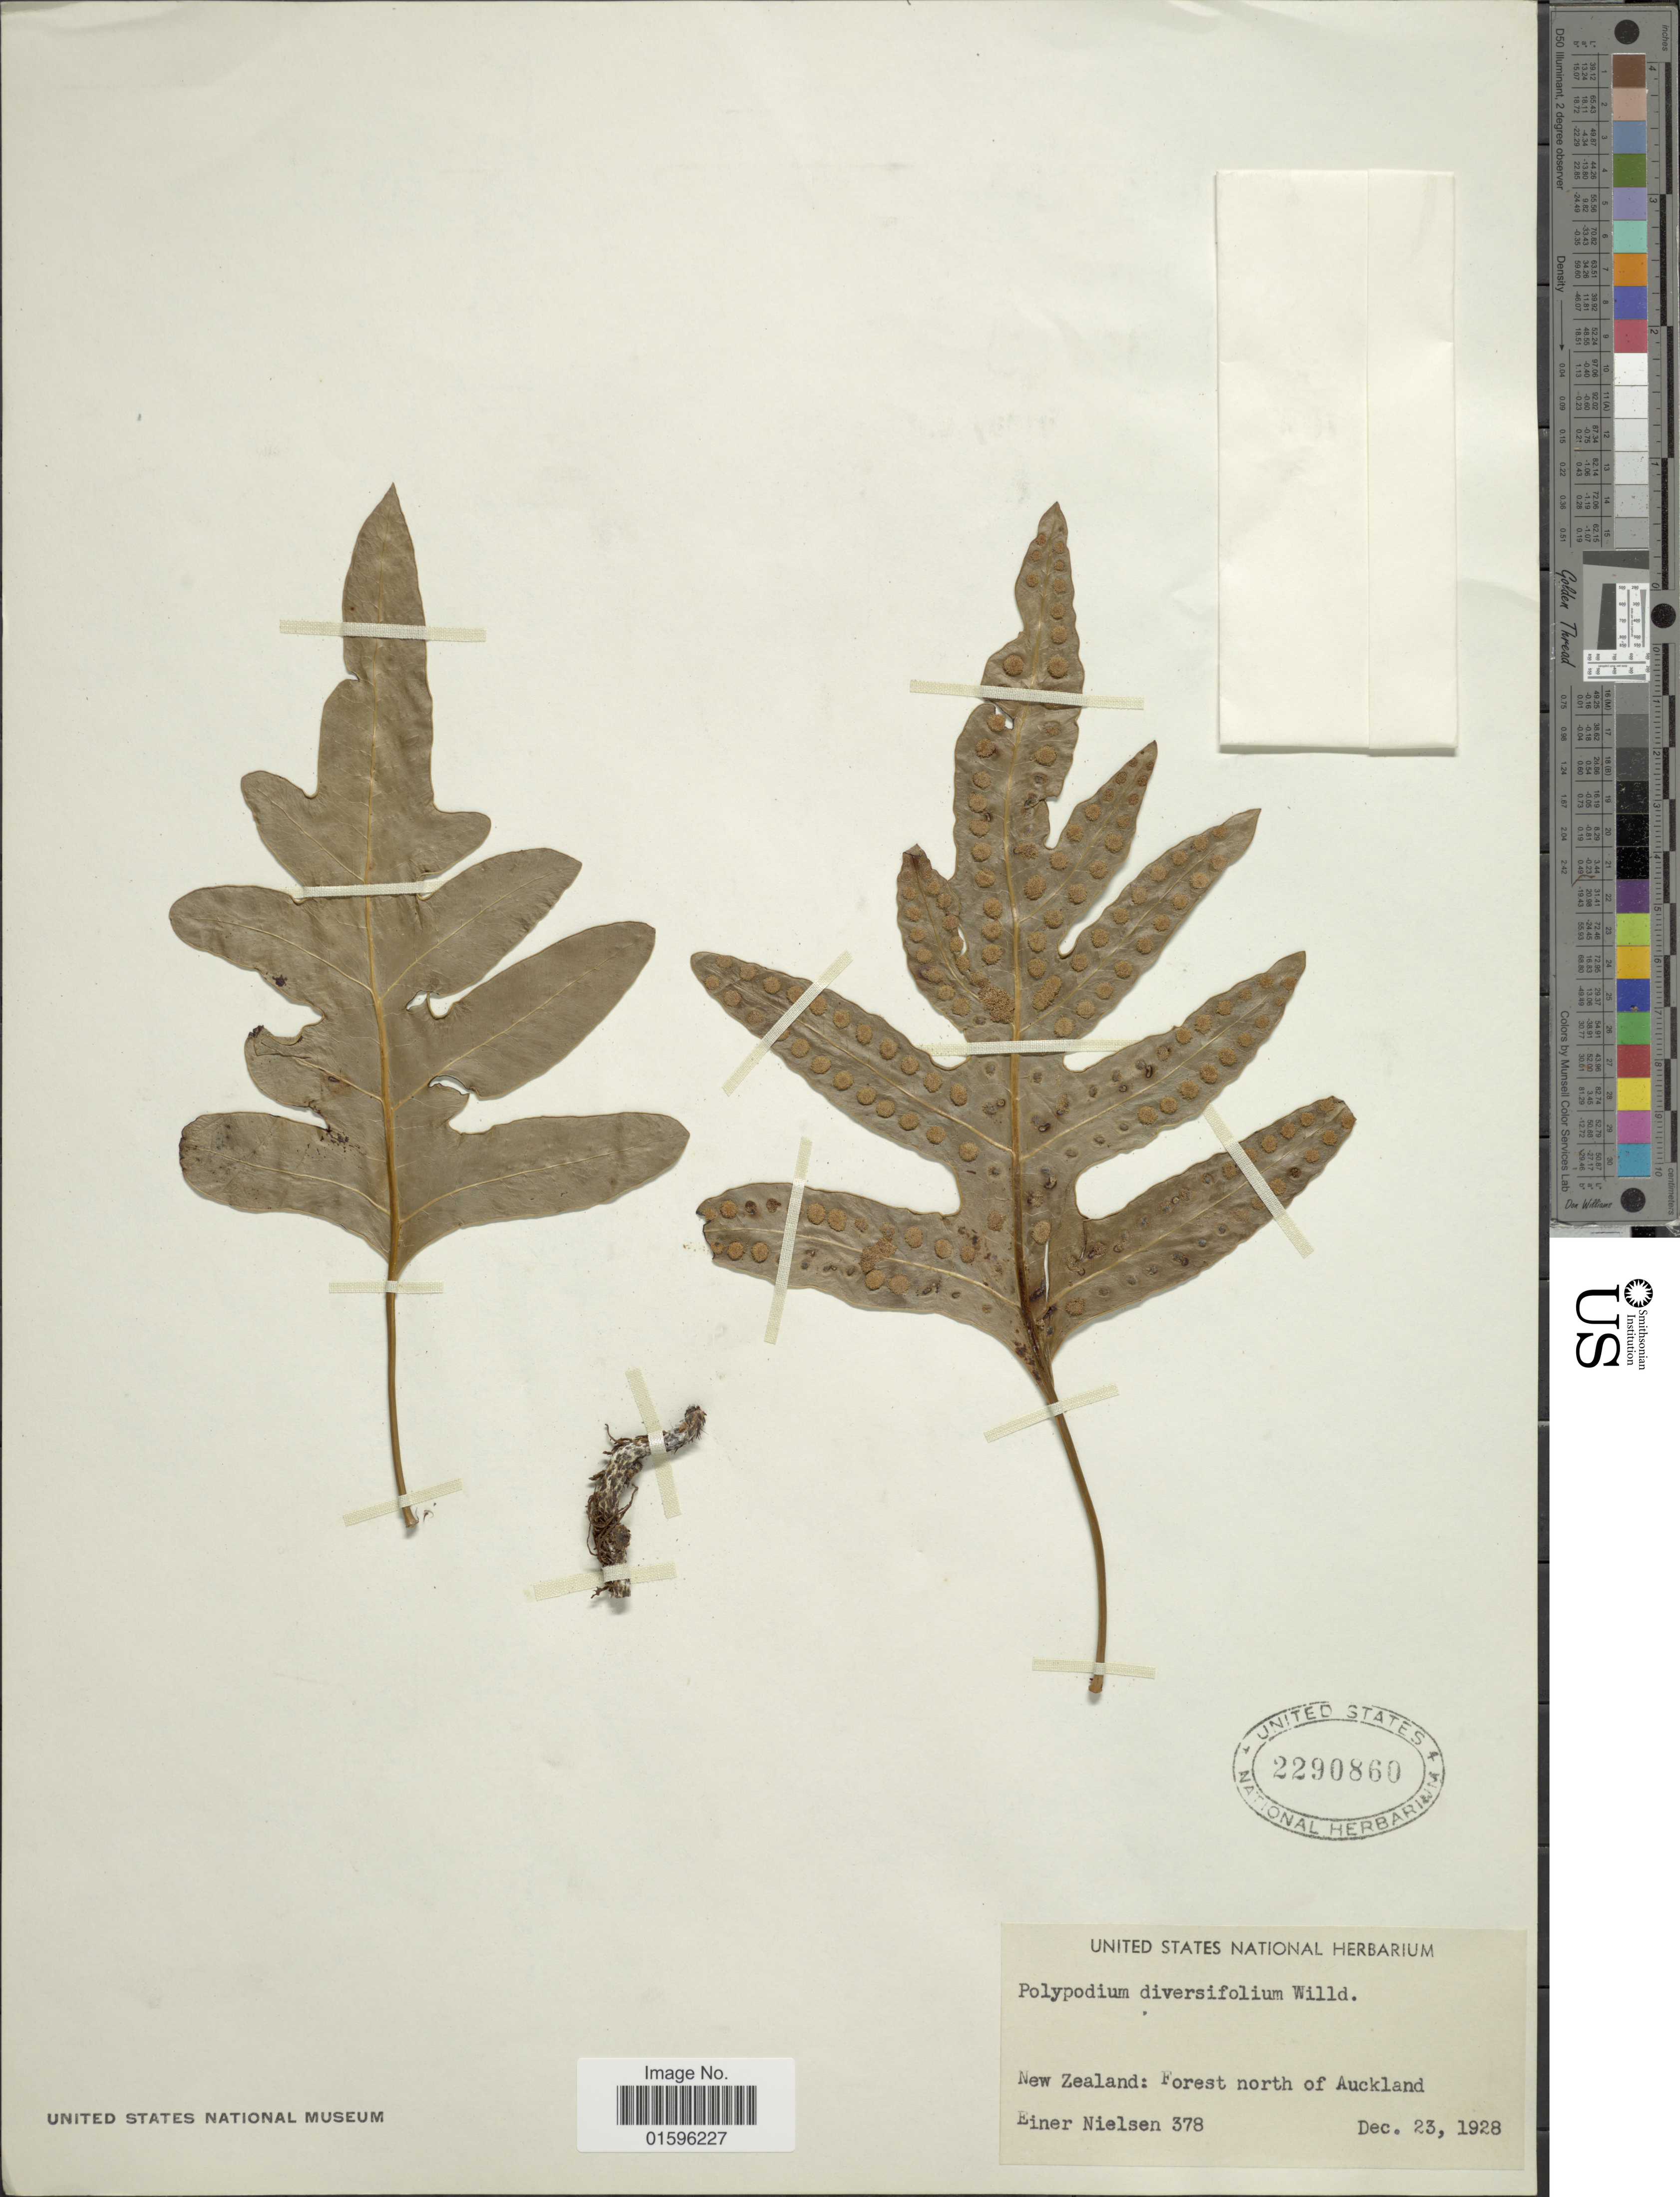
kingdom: Plantae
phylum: Tracheophyta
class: Polypodiopsida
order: Polypodiales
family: Polypodiaceae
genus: Polypodium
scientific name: Polypodium diversifolium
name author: Sw.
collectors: E. Nielsen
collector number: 378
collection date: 1928-12-23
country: New Zealand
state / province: Auckland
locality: Forest north of Auckland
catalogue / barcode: US 2290860